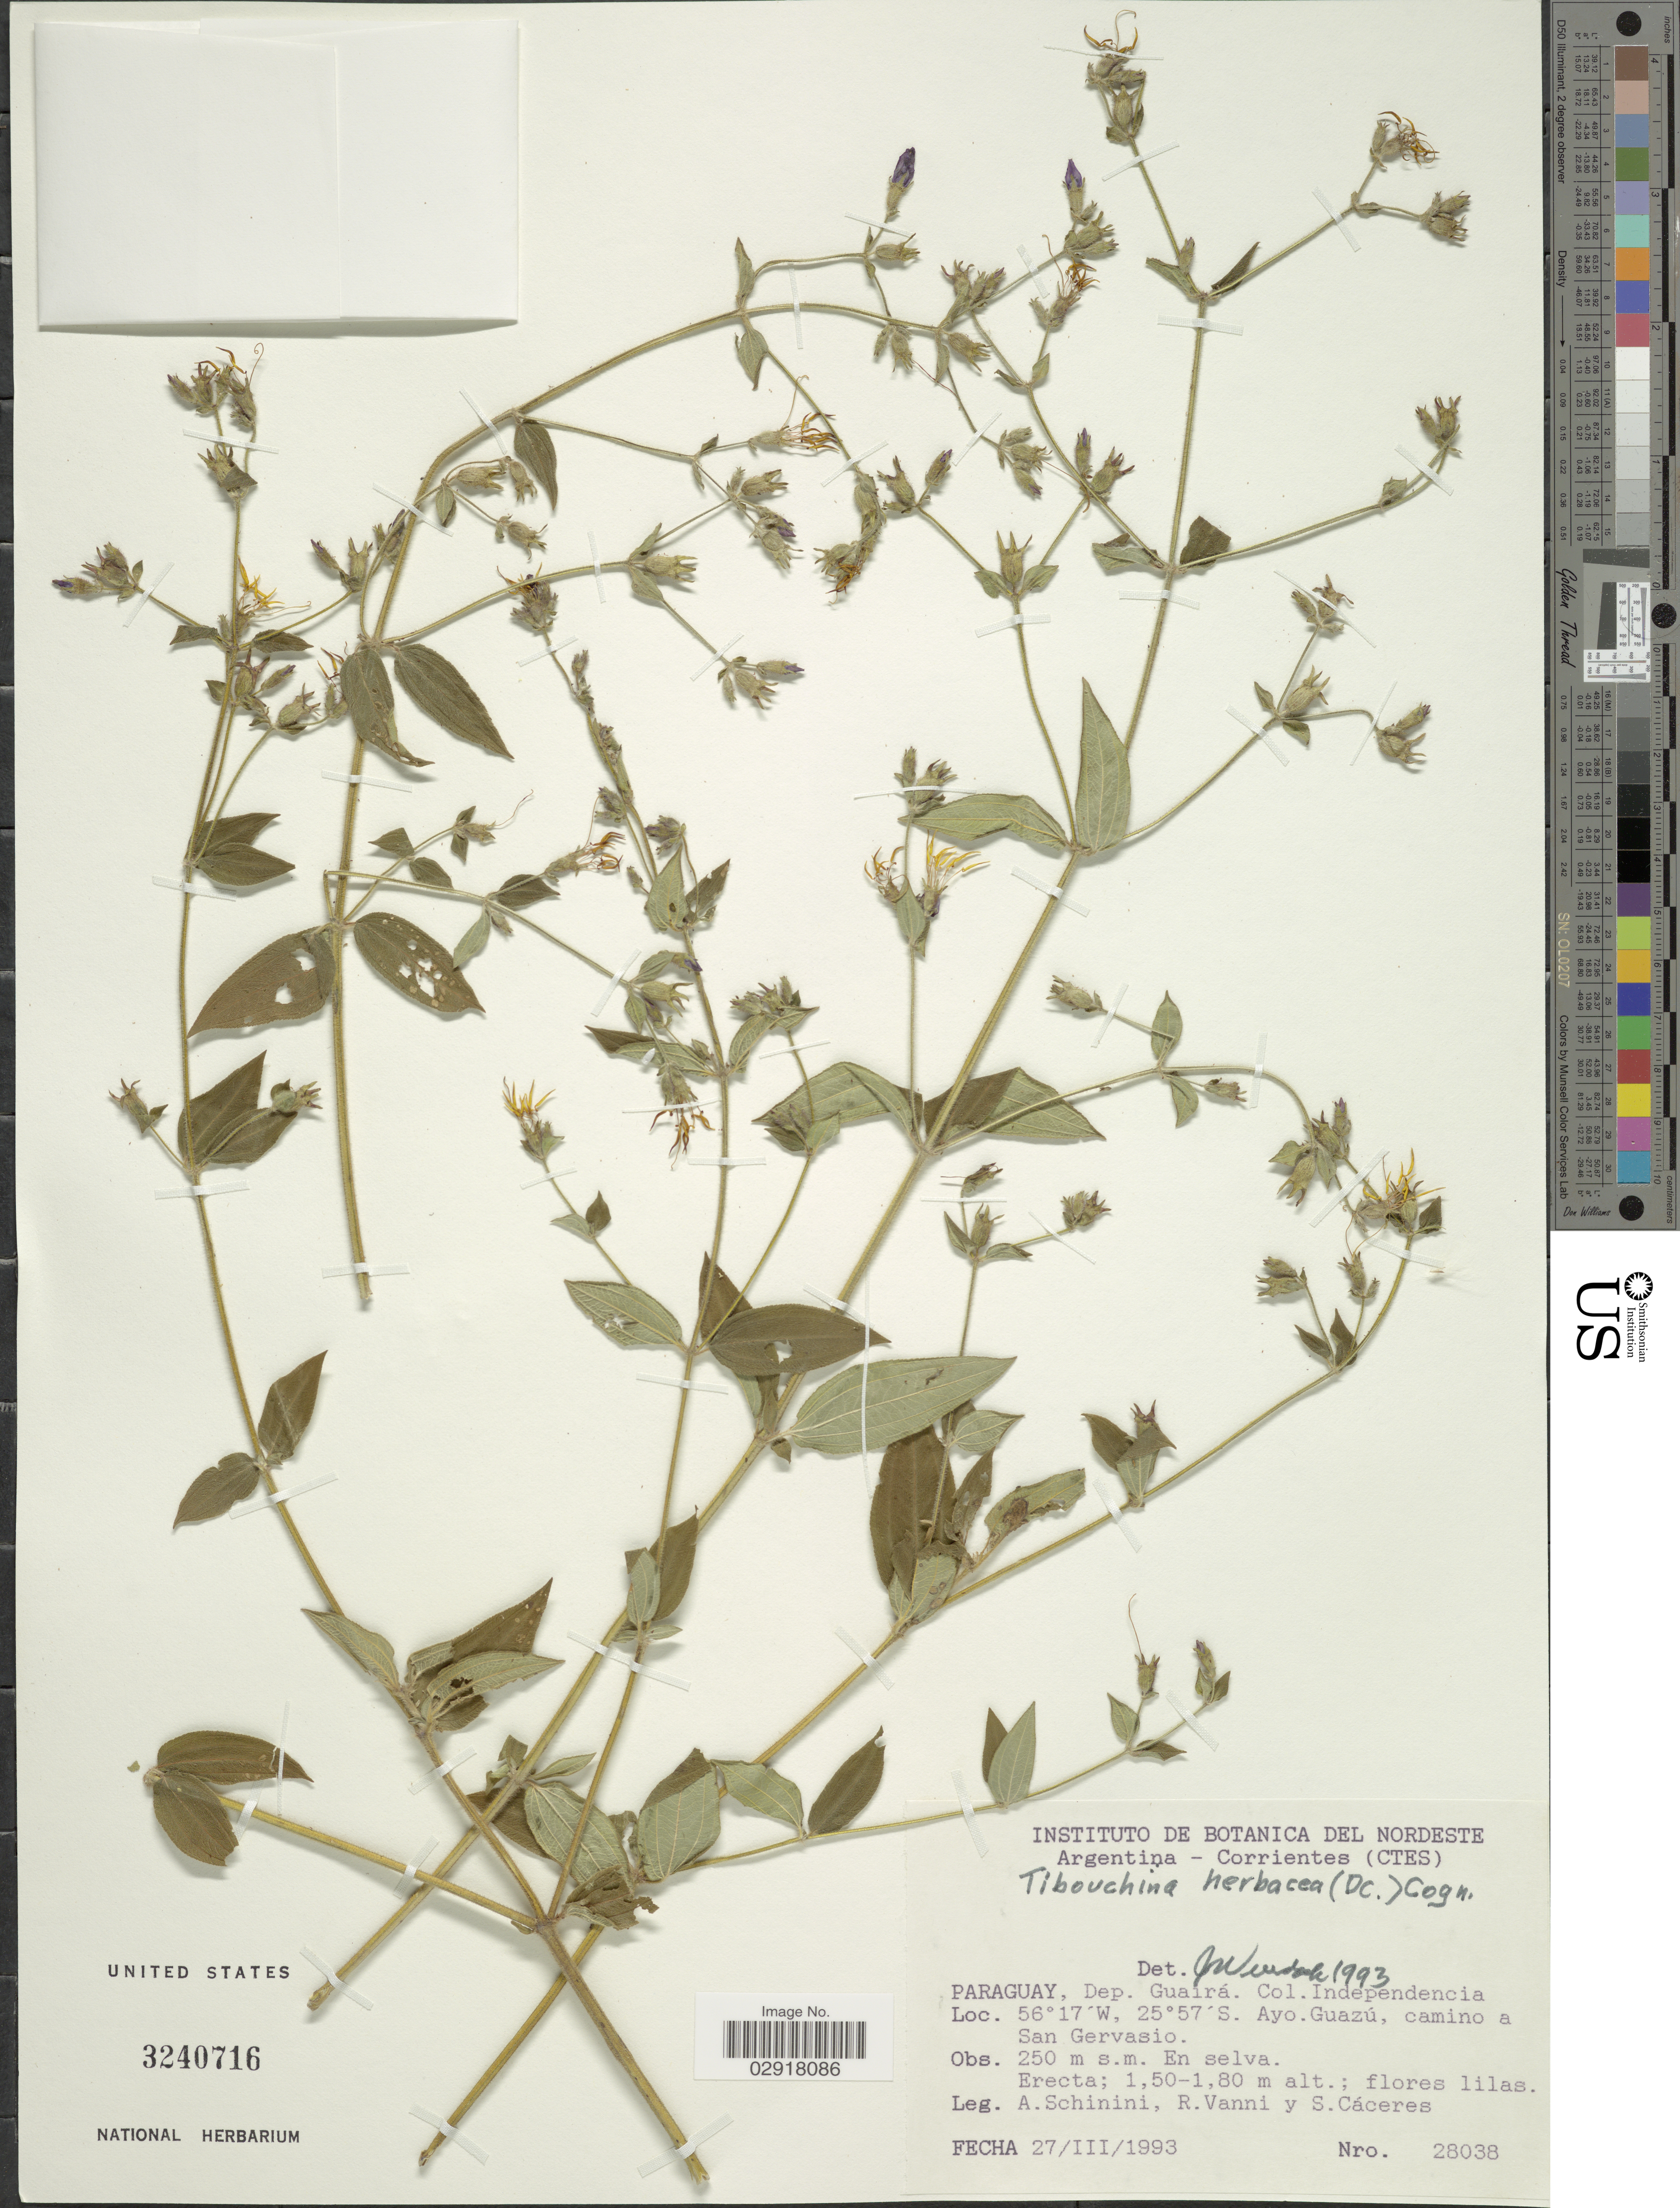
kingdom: Plantae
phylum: Tracheophyta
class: Magnoliopsida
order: Myrtales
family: Melastomataceae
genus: Chaetogastra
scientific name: Chaetogastra herbacea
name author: (DC.) P.J.F. Guim. & Michelang.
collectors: A. Schinini, R. Vanni & S. Cáceres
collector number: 28038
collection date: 1993-03-27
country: Paraguay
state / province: Guaira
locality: Dep. Guairá. Col. Independencia. Ayo. Guazú, camino a San Gervasio.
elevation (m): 250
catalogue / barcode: US 3240716